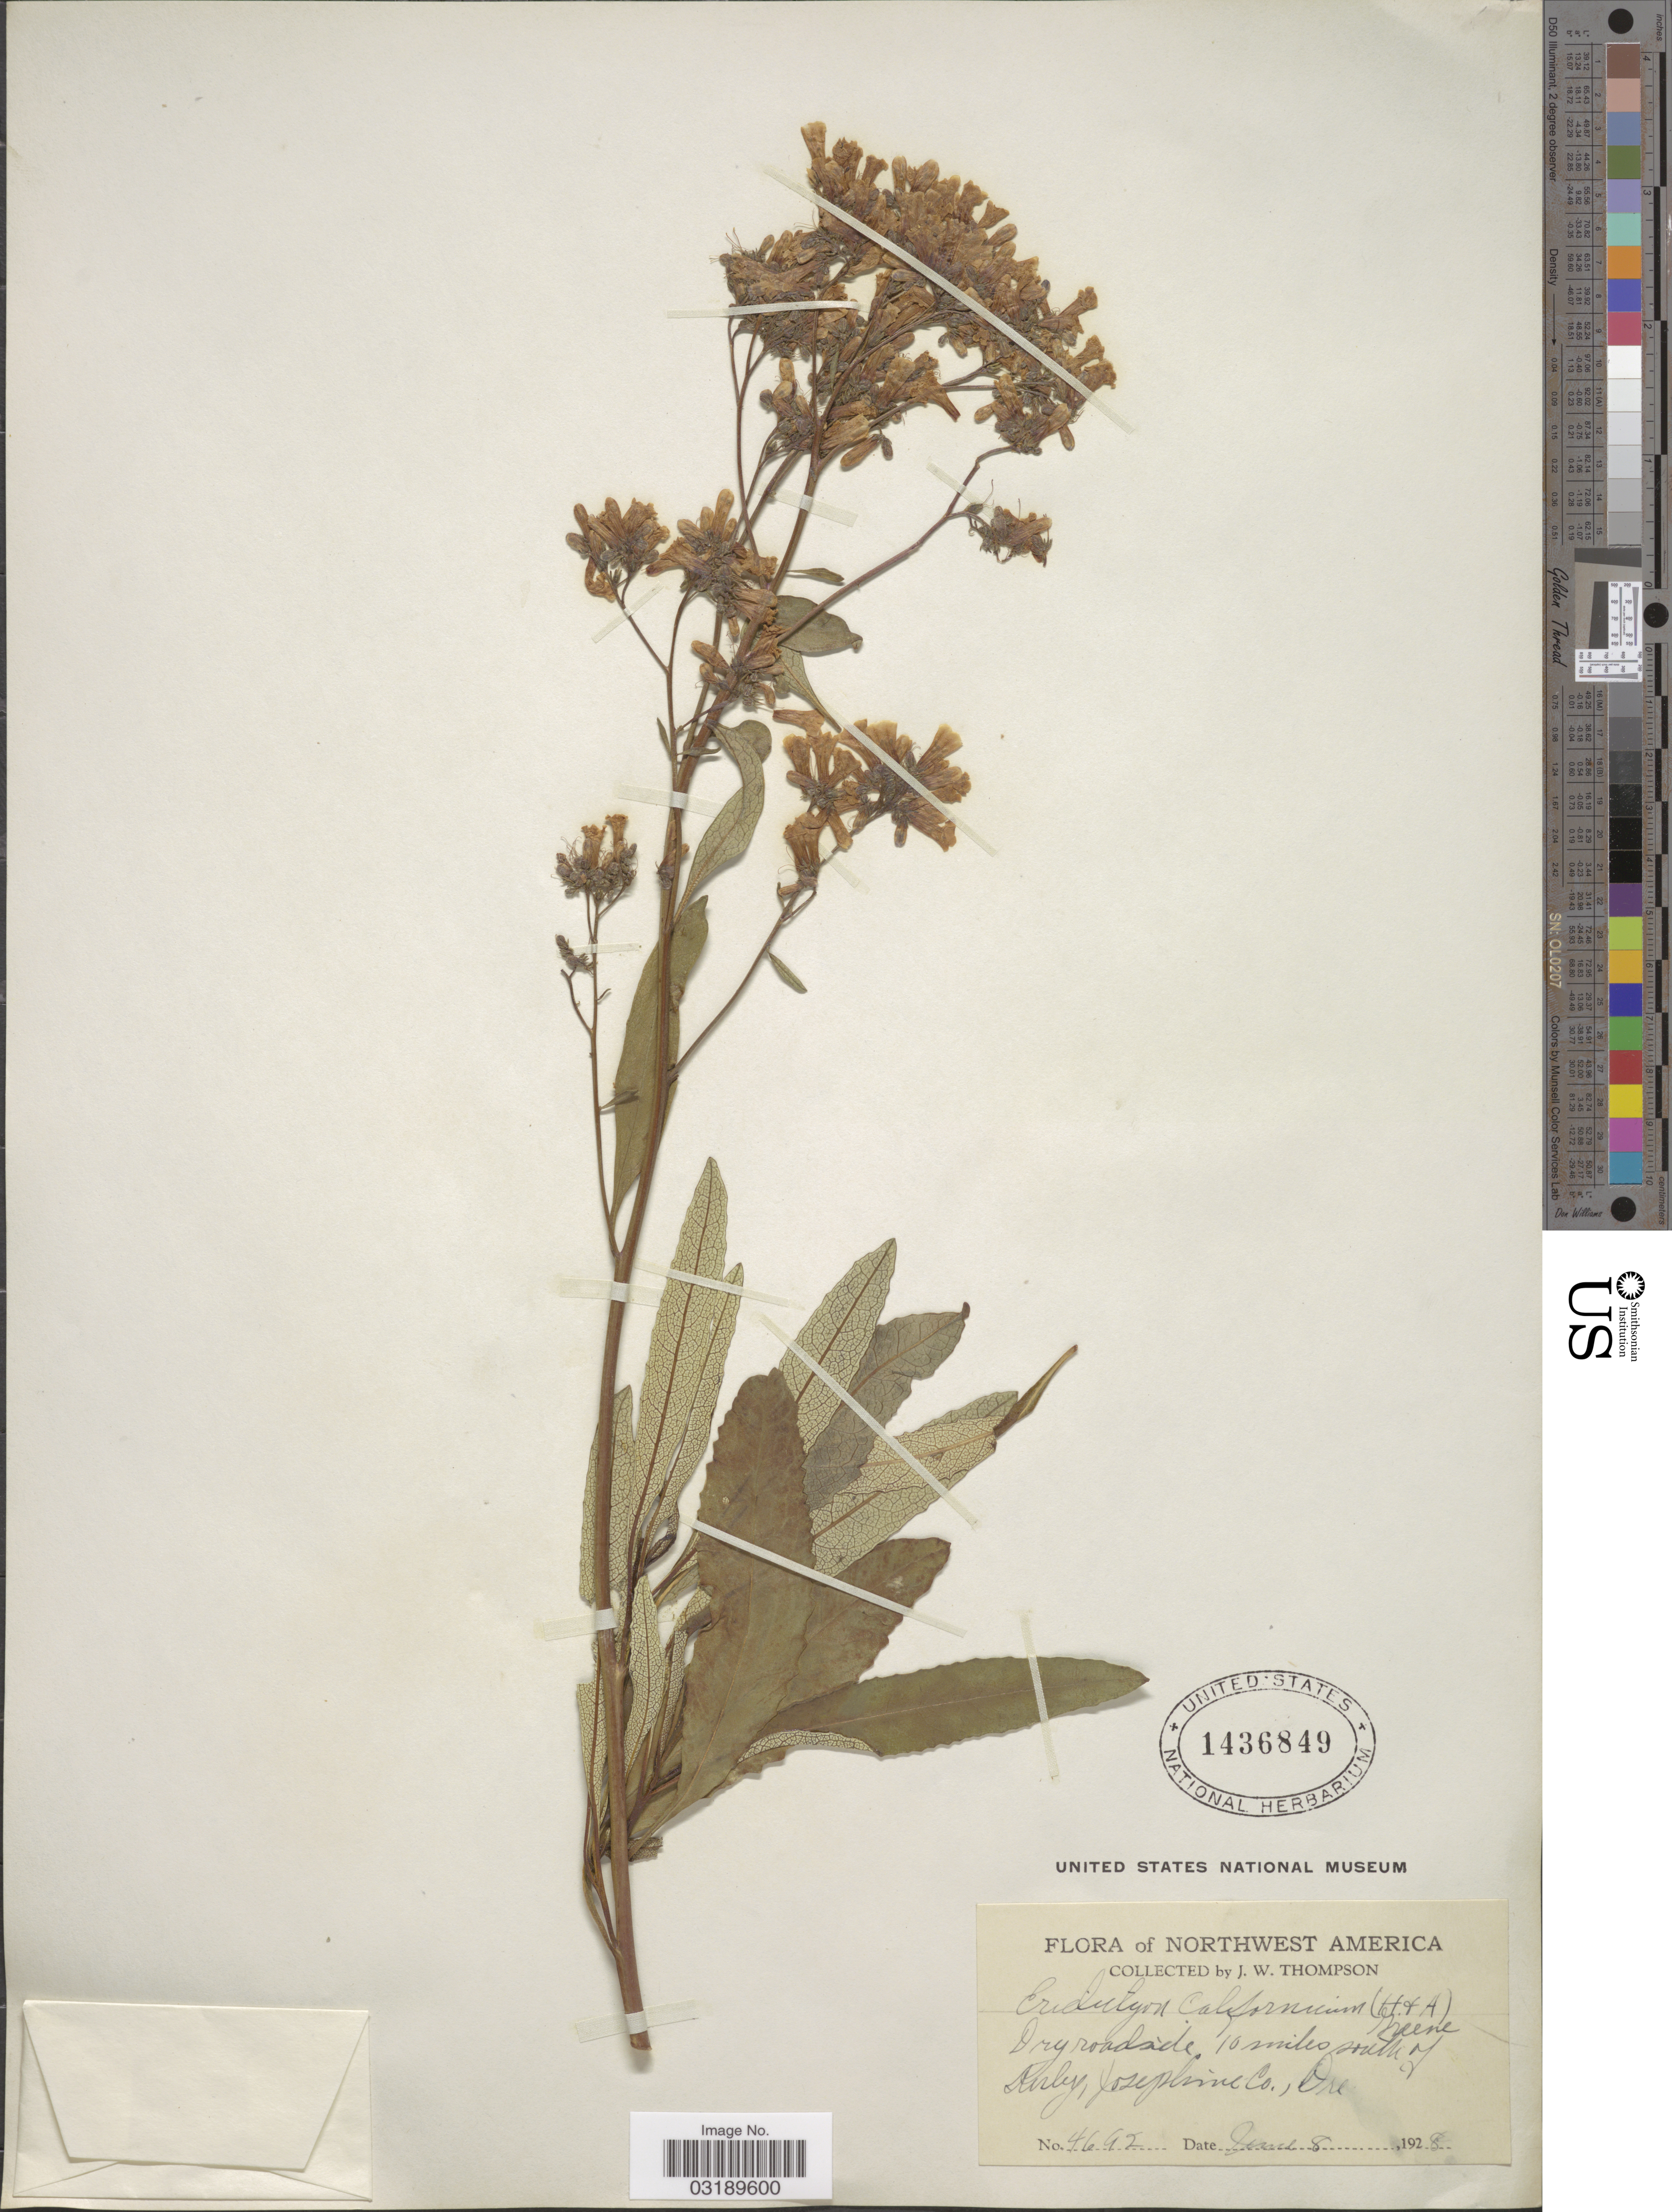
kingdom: Plantae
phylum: Tracheophyta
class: Magnoliopsida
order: Boraginales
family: Namaceae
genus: Eriodictyon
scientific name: Eriodictyon californicum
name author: (Hook. & Arn.) Torr.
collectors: J. Thompson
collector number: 4692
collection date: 1928-06-08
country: United States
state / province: Oregon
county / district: Josephine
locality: Northwest America. 10 miles south of Kerby, Josephine Co., Ore.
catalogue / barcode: US 1436849